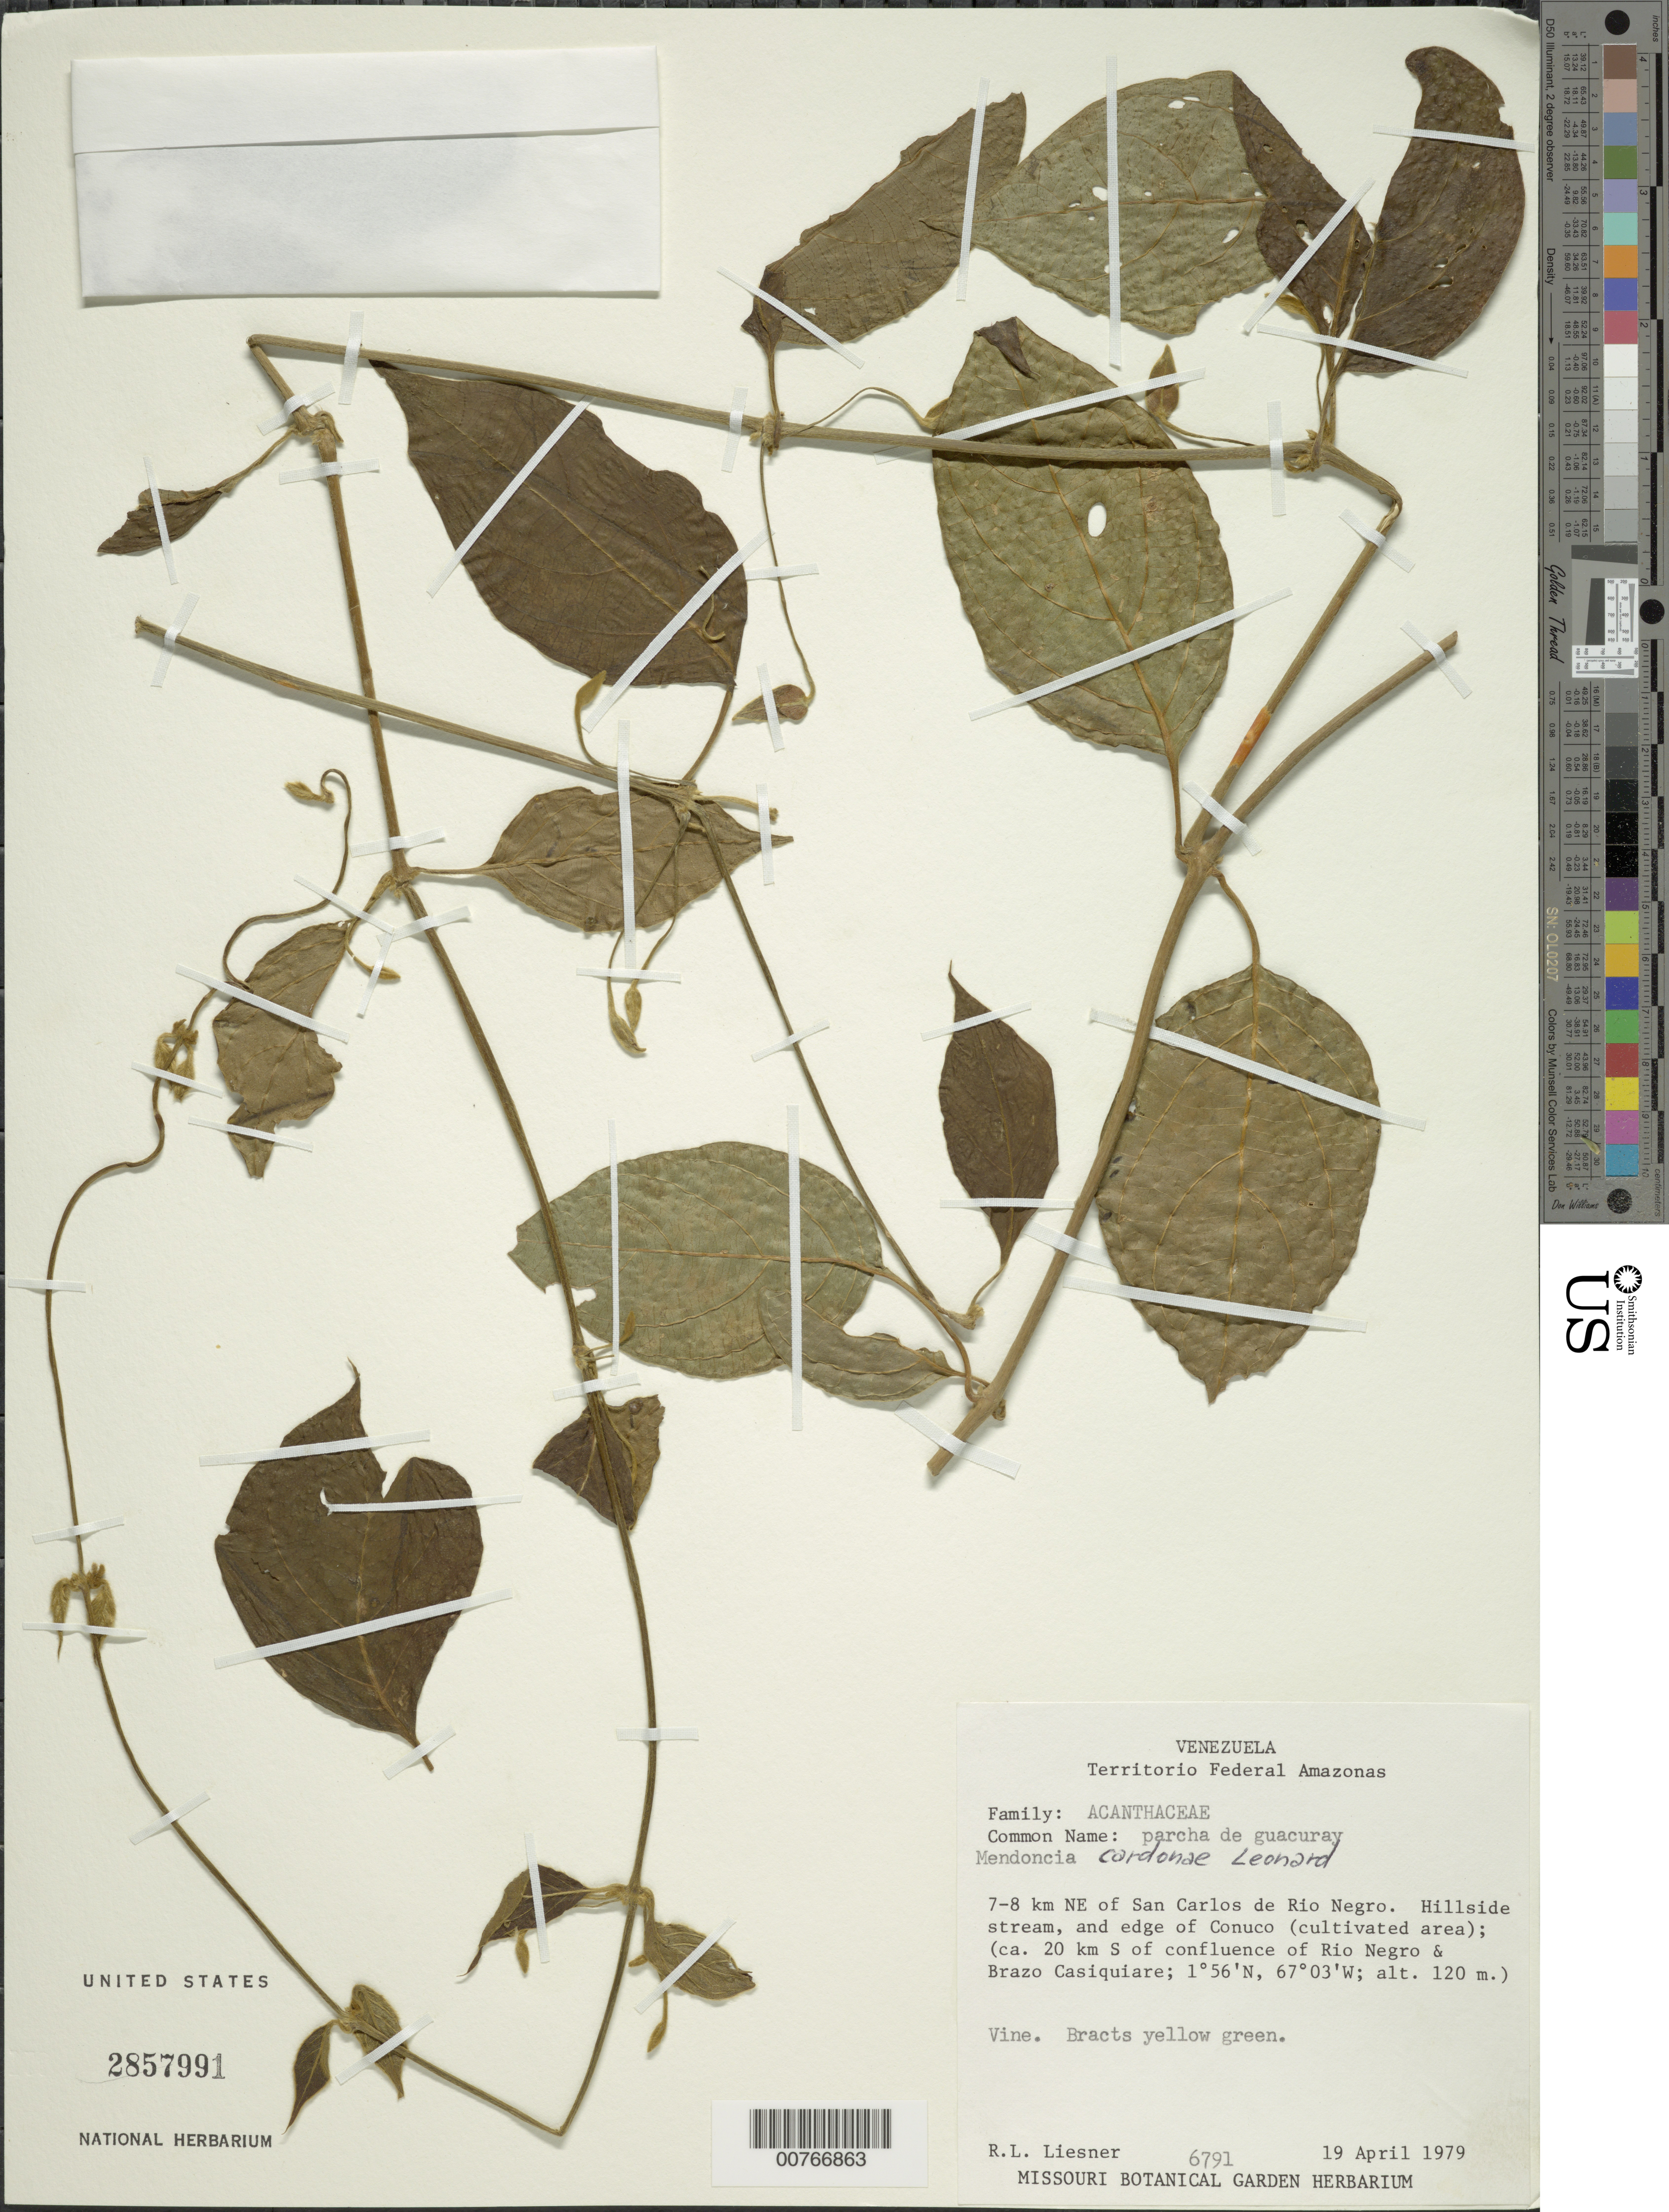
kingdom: Plantae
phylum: Tracheophyta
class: Magnoliopsida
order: Lamiales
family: Acanthaceae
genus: Mendoncia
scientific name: Mendoncia sprucei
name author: Lindau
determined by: Wasshausen, Dieter C., (BOT), Smithsonian Institution - National Museum of Natural History (UNITED STATES)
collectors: R. L. Liesner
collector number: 6791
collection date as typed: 19-Apr-79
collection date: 1979-04-19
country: Venezuela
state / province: Amazonas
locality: San Carlos de Río Negro, 7-8 km NE of, ca. 20 km S of confluence of Río Negro & Brazo Casiquiare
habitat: Hillside stream and edge of conuco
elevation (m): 120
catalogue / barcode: US 2857991